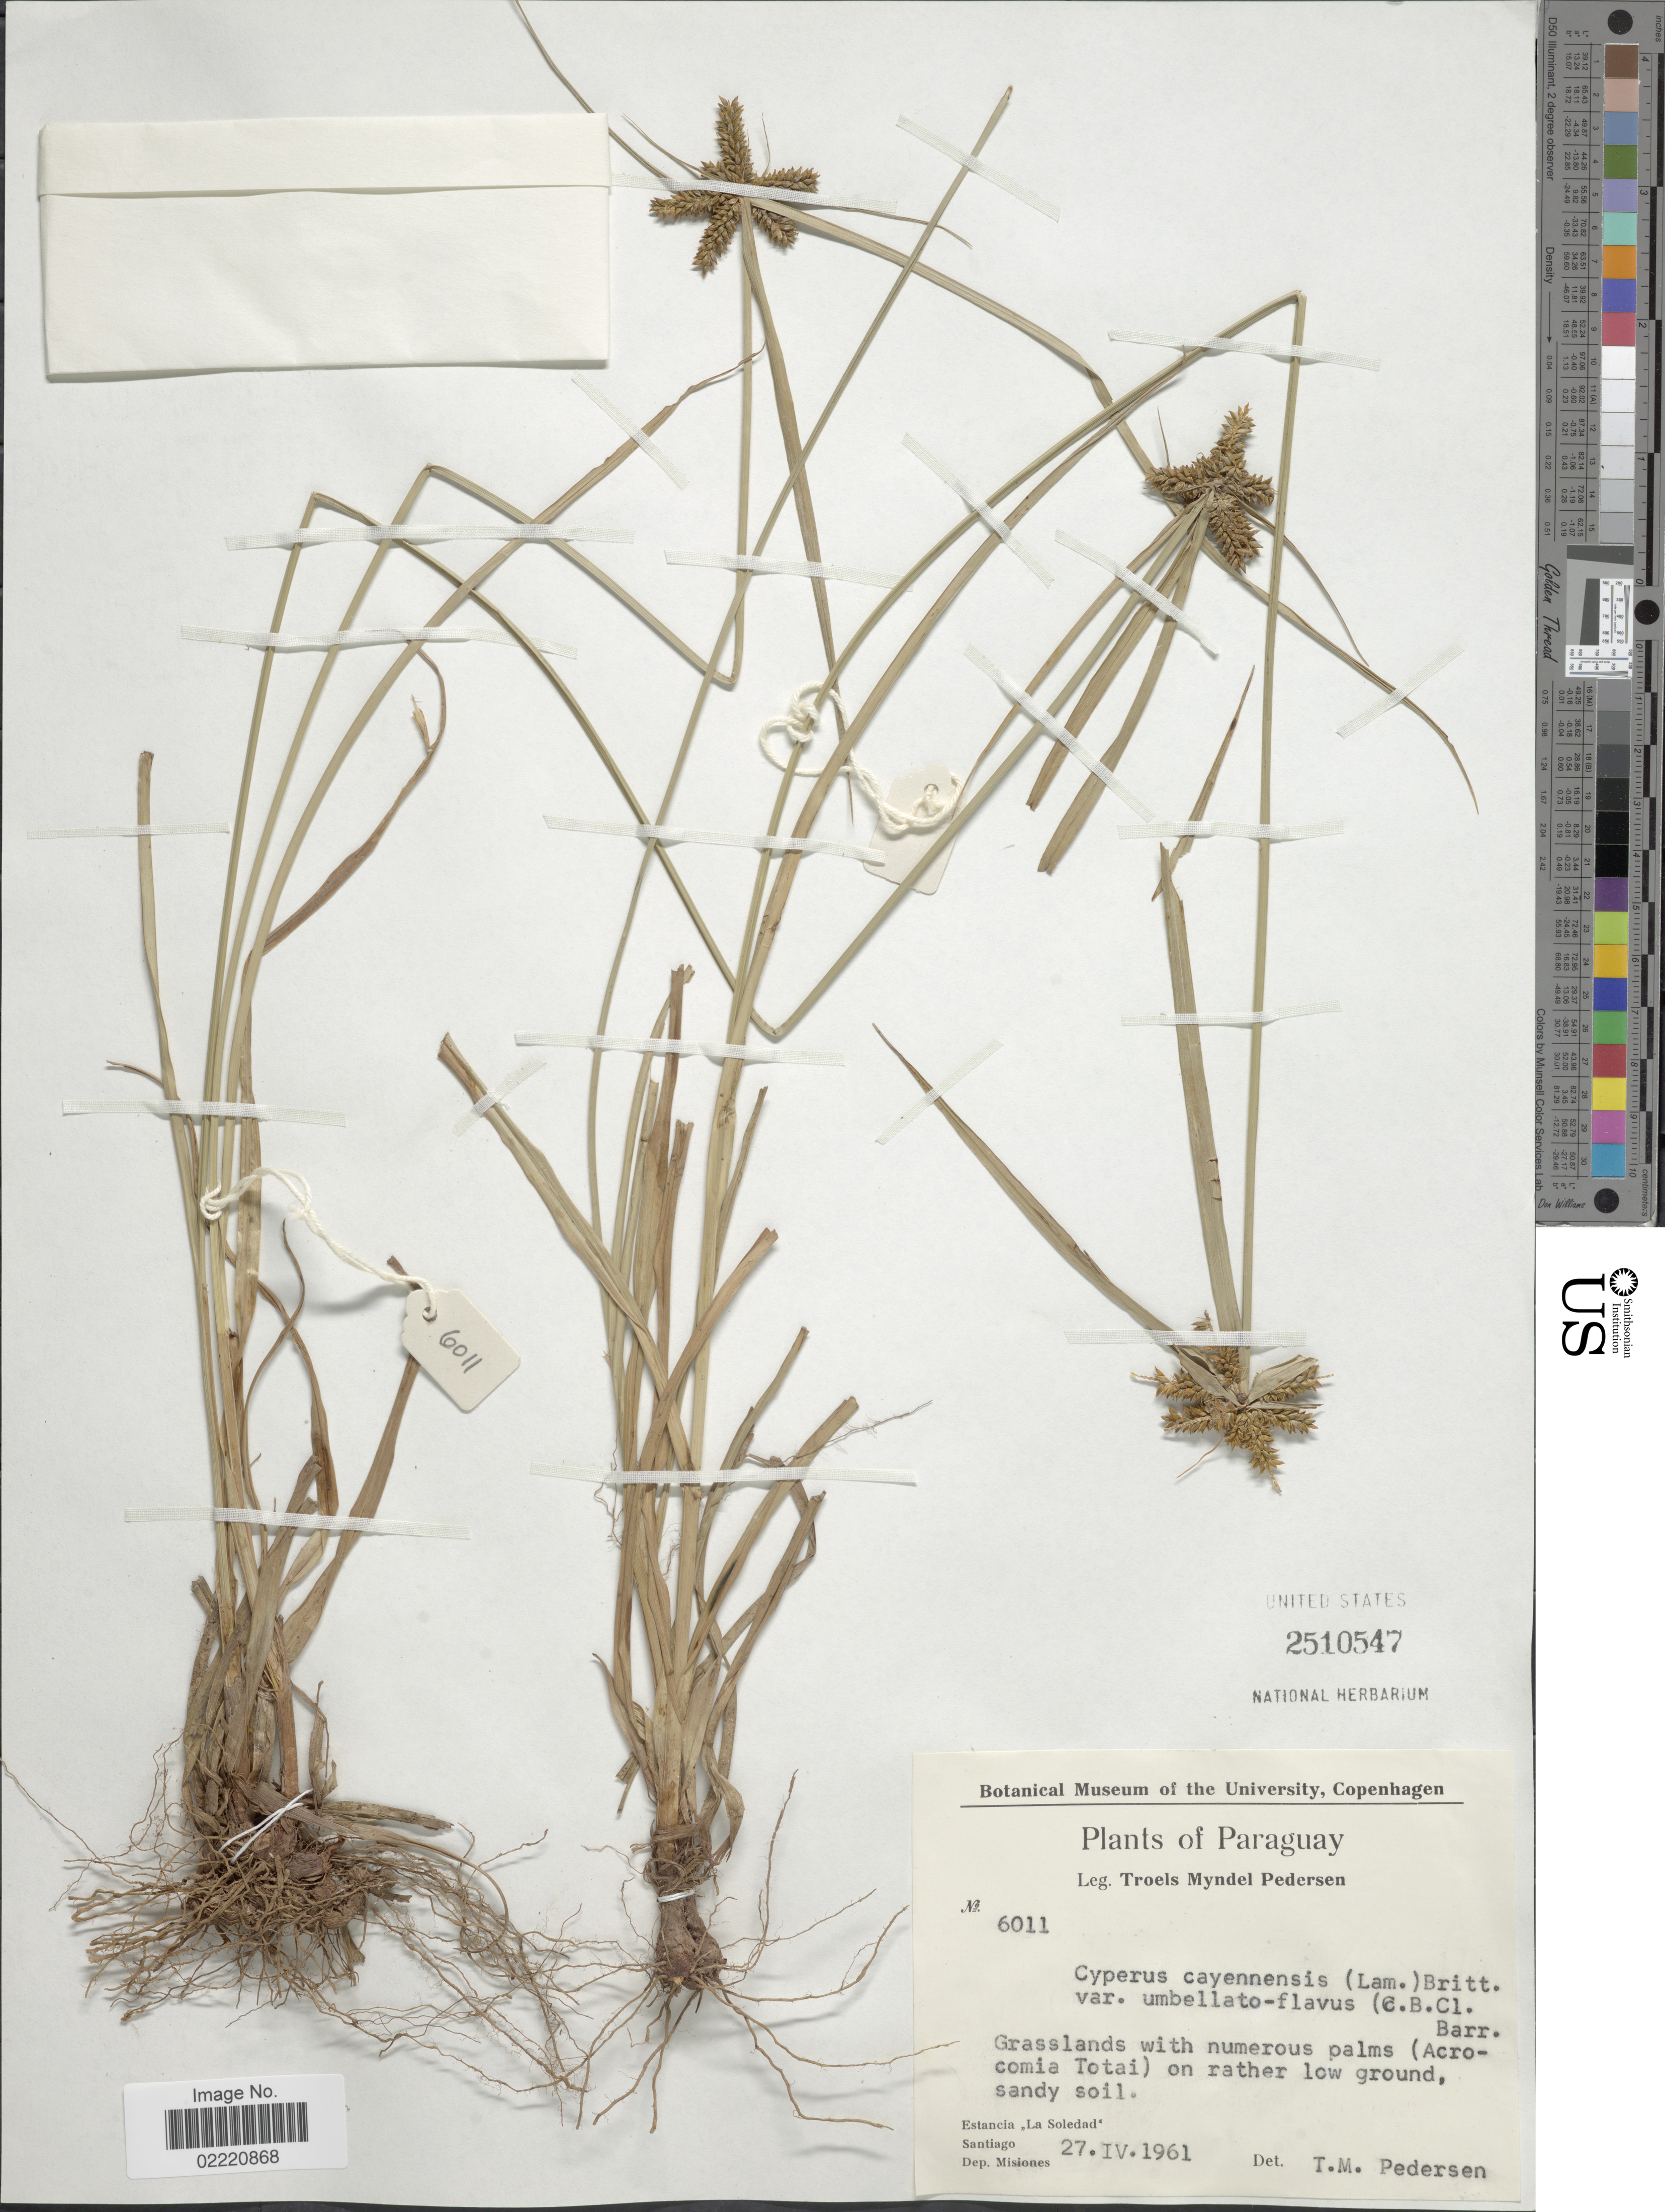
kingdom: Plantae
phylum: Tracheophyta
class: Liliopsida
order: Poales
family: Cyperaceae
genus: Cyperus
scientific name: Cyperus aggregatus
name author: (Willd.) Endl.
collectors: T. Pederson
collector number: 6011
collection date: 1961-04-27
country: Paraguay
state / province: Misiones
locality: On rather low ground, Estancia "La Soledad", Santiago, Dep. Misiones.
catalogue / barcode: US 2510547